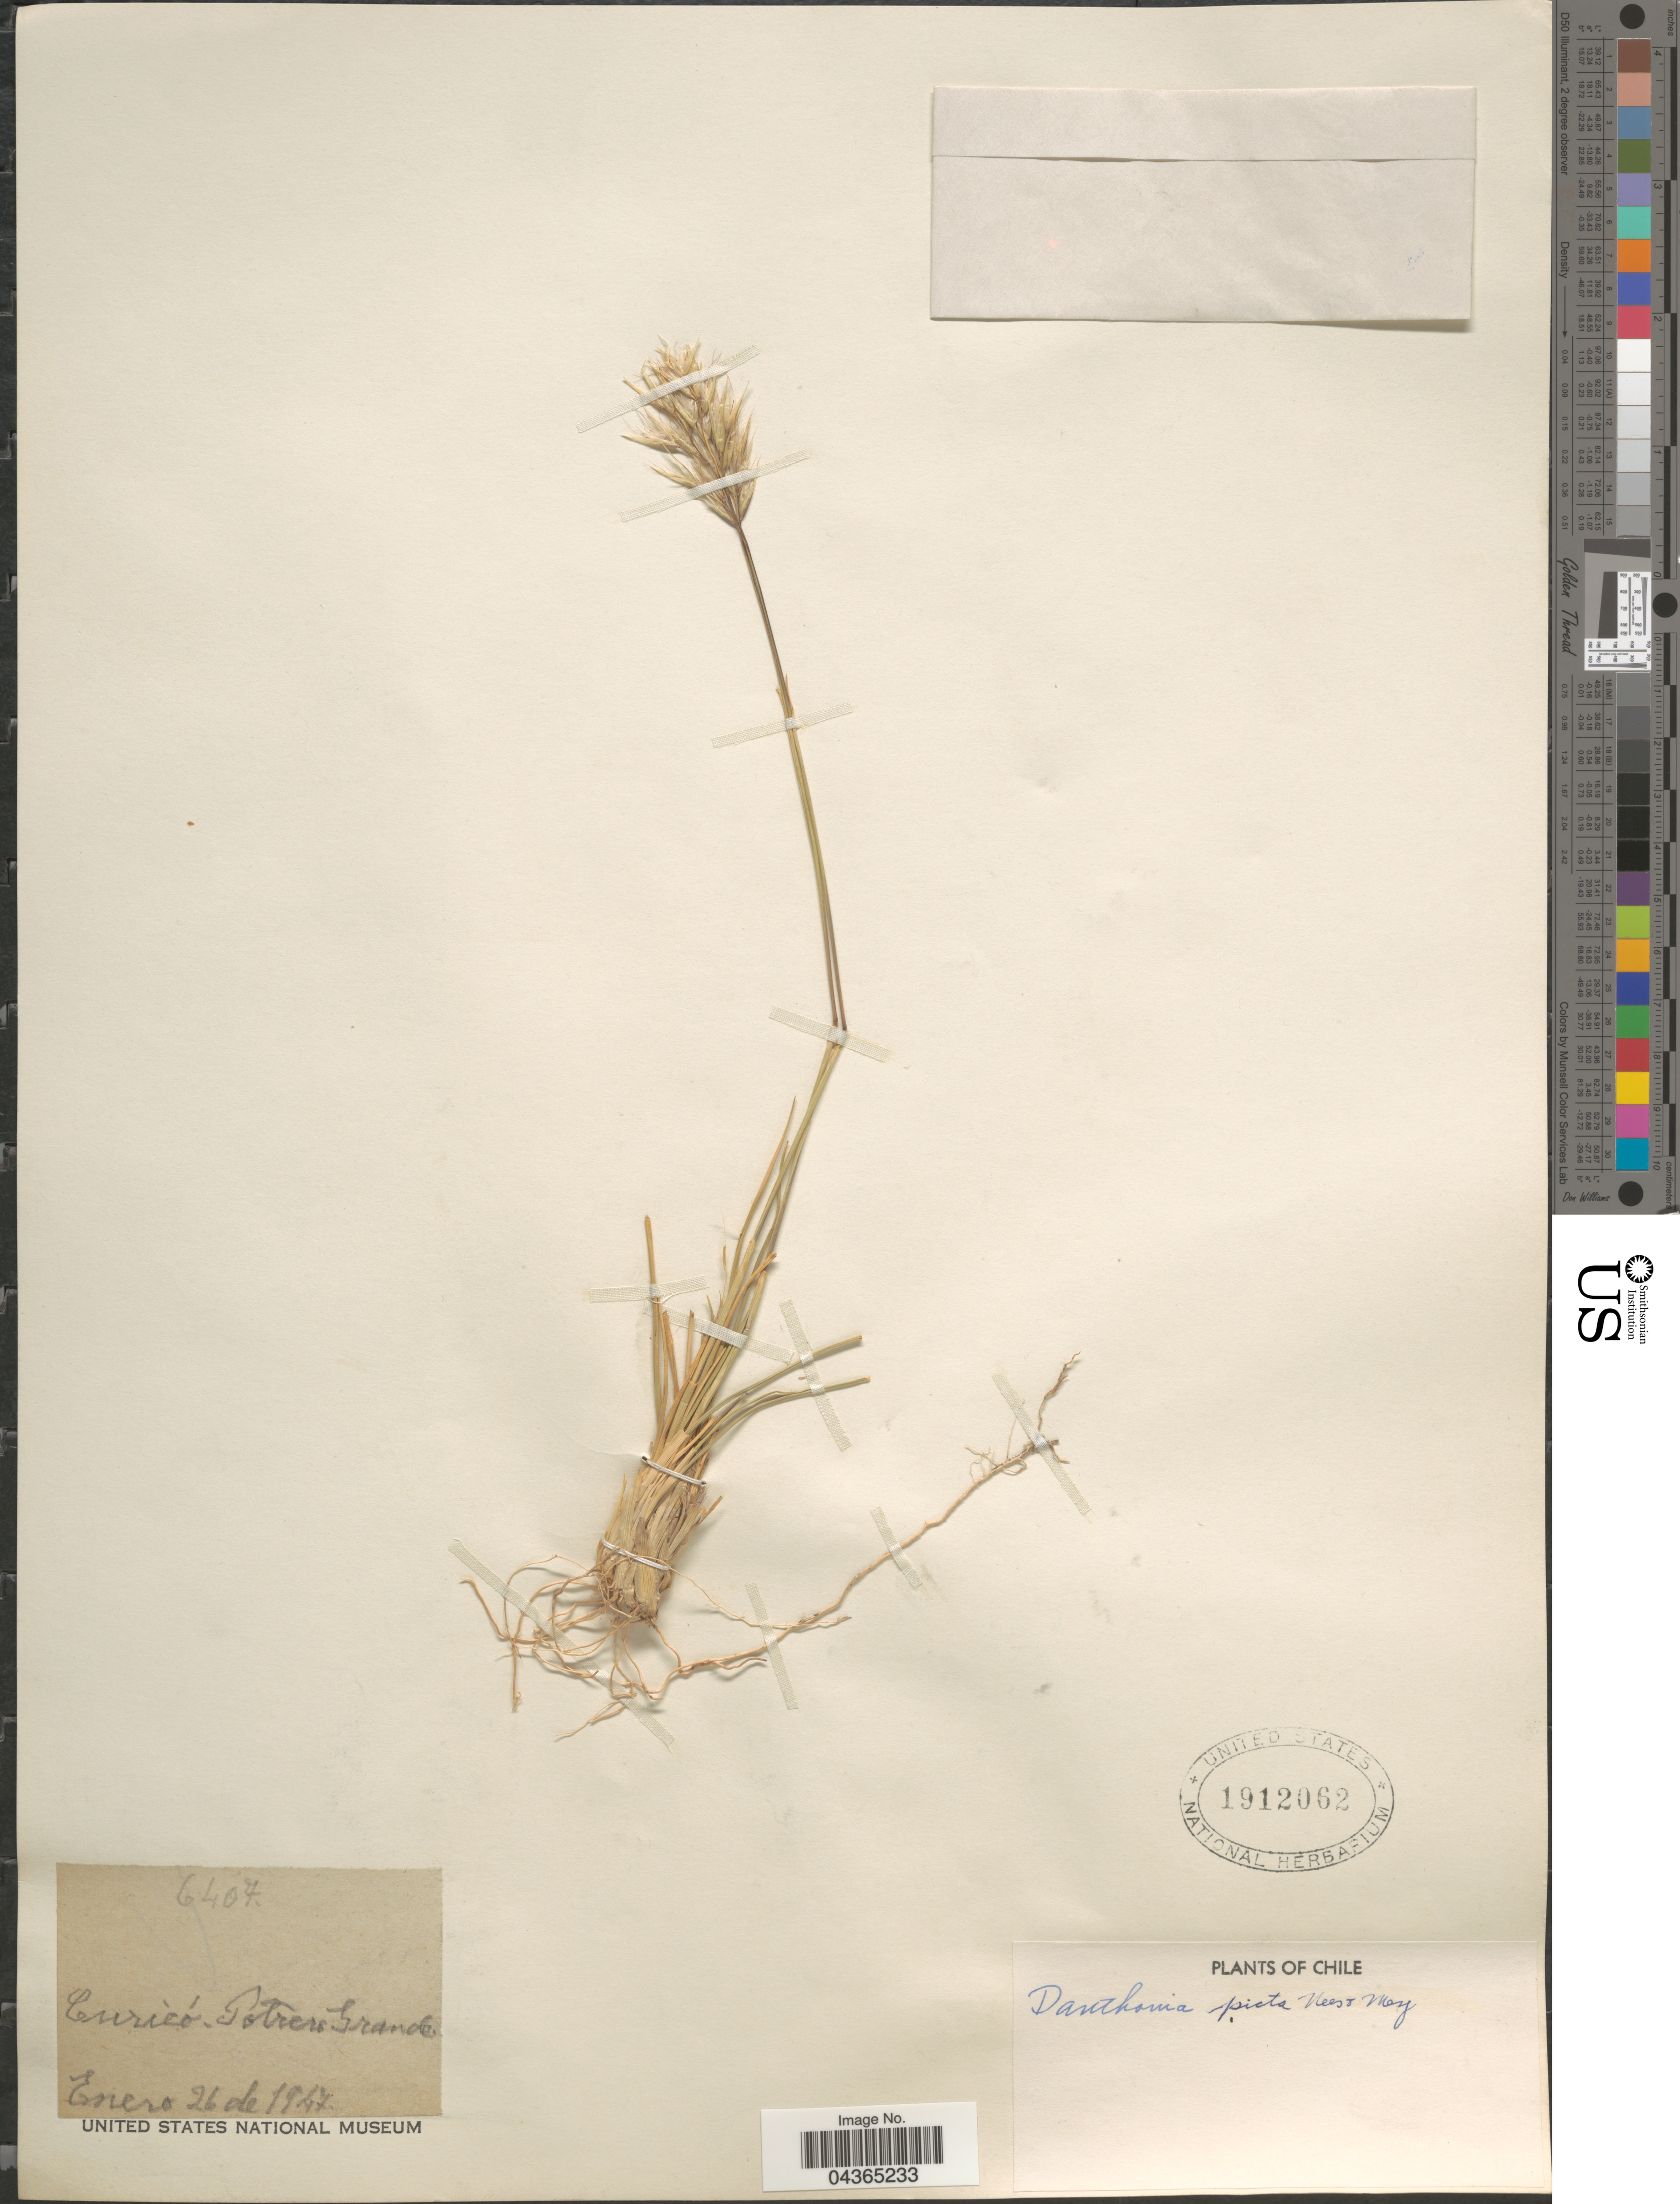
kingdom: Plantae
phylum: Tracheophyta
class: Liliopsida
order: Poales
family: Poaceae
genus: Rytidosperma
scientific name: Rytidosperma pictum var. pictum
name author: (Nees & Meyen) Nicora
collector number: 6407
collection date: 1947-01-26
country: Chile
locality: Curicó. Potrero Grande.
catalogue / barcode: US 1912062